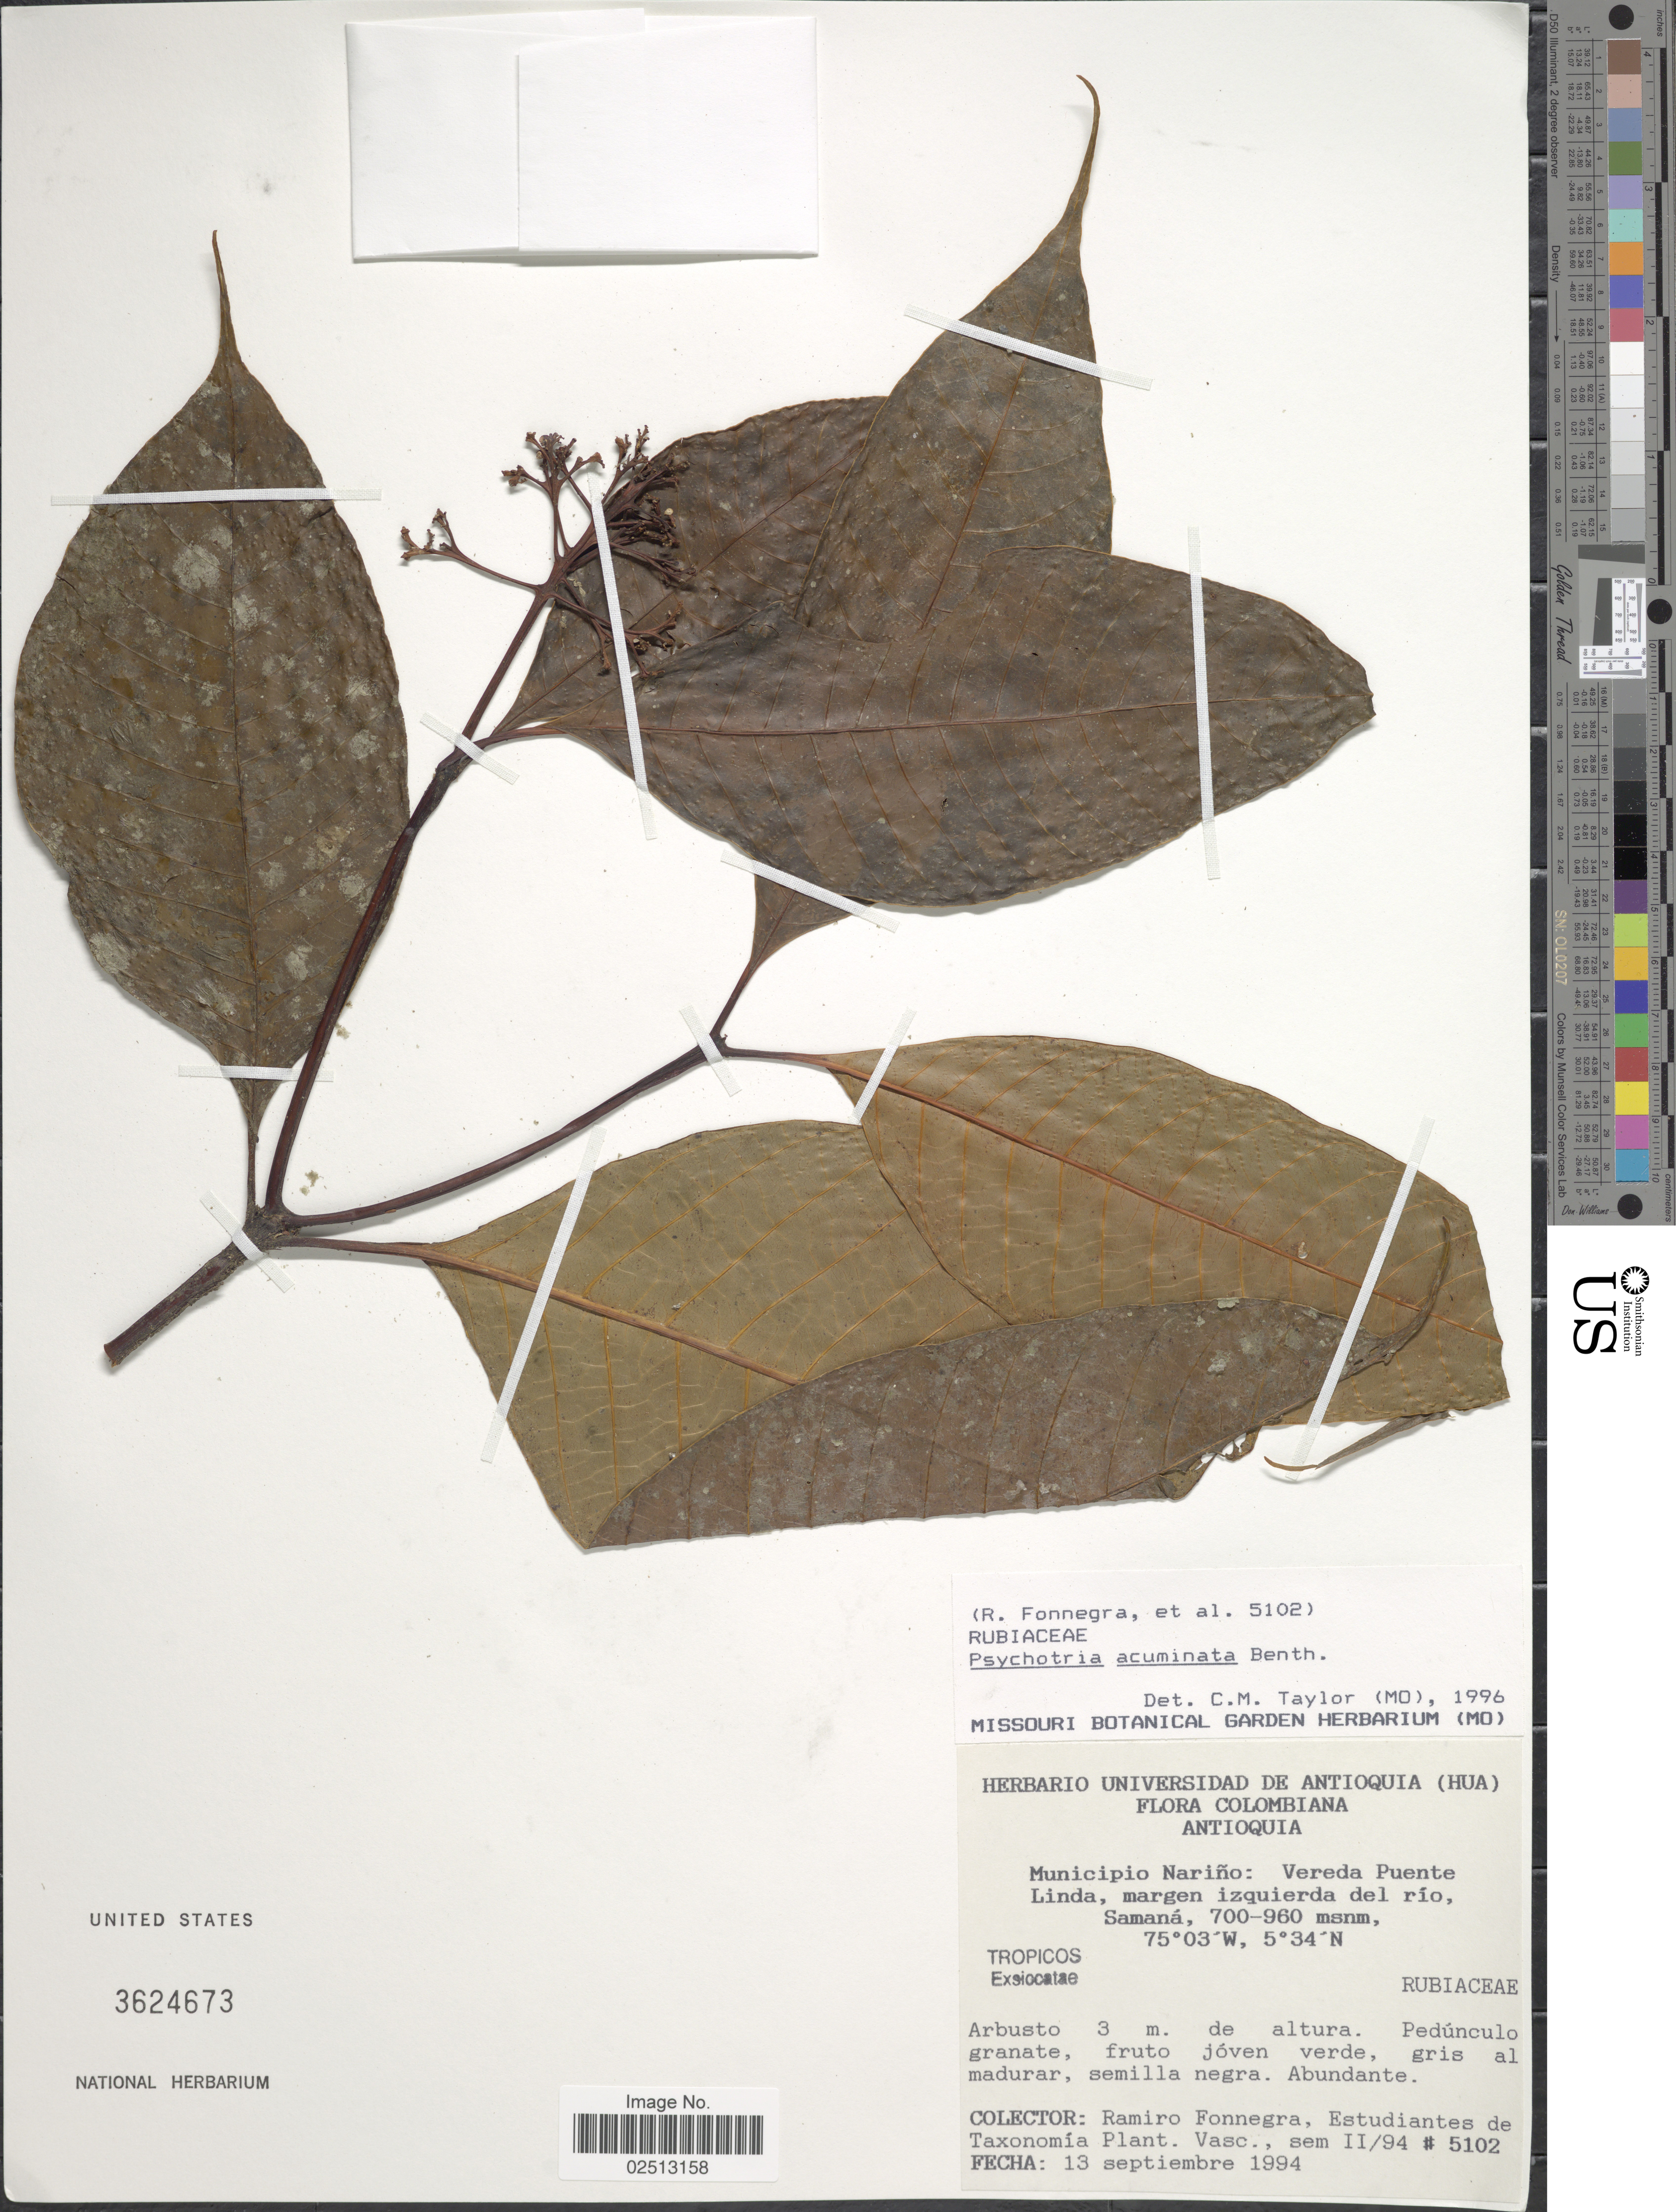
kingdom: Plantae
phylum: Tracheophyta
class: Magnoliopsida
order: Gentianales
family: Rubiaceae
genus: Psychotria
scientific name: Psychotria acuminata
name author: Benth.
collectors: R. Fonnegra G. & Estudiantes de Taxonomía de Plant. Vasculares sem., II/94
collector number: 5102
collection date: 1994-09-13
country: Colombia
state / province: Antioquia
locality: Municipio Narino: Vereda Puente Lind, margen izquierda del rio Samana.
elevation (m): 700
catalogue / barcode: US 3624673